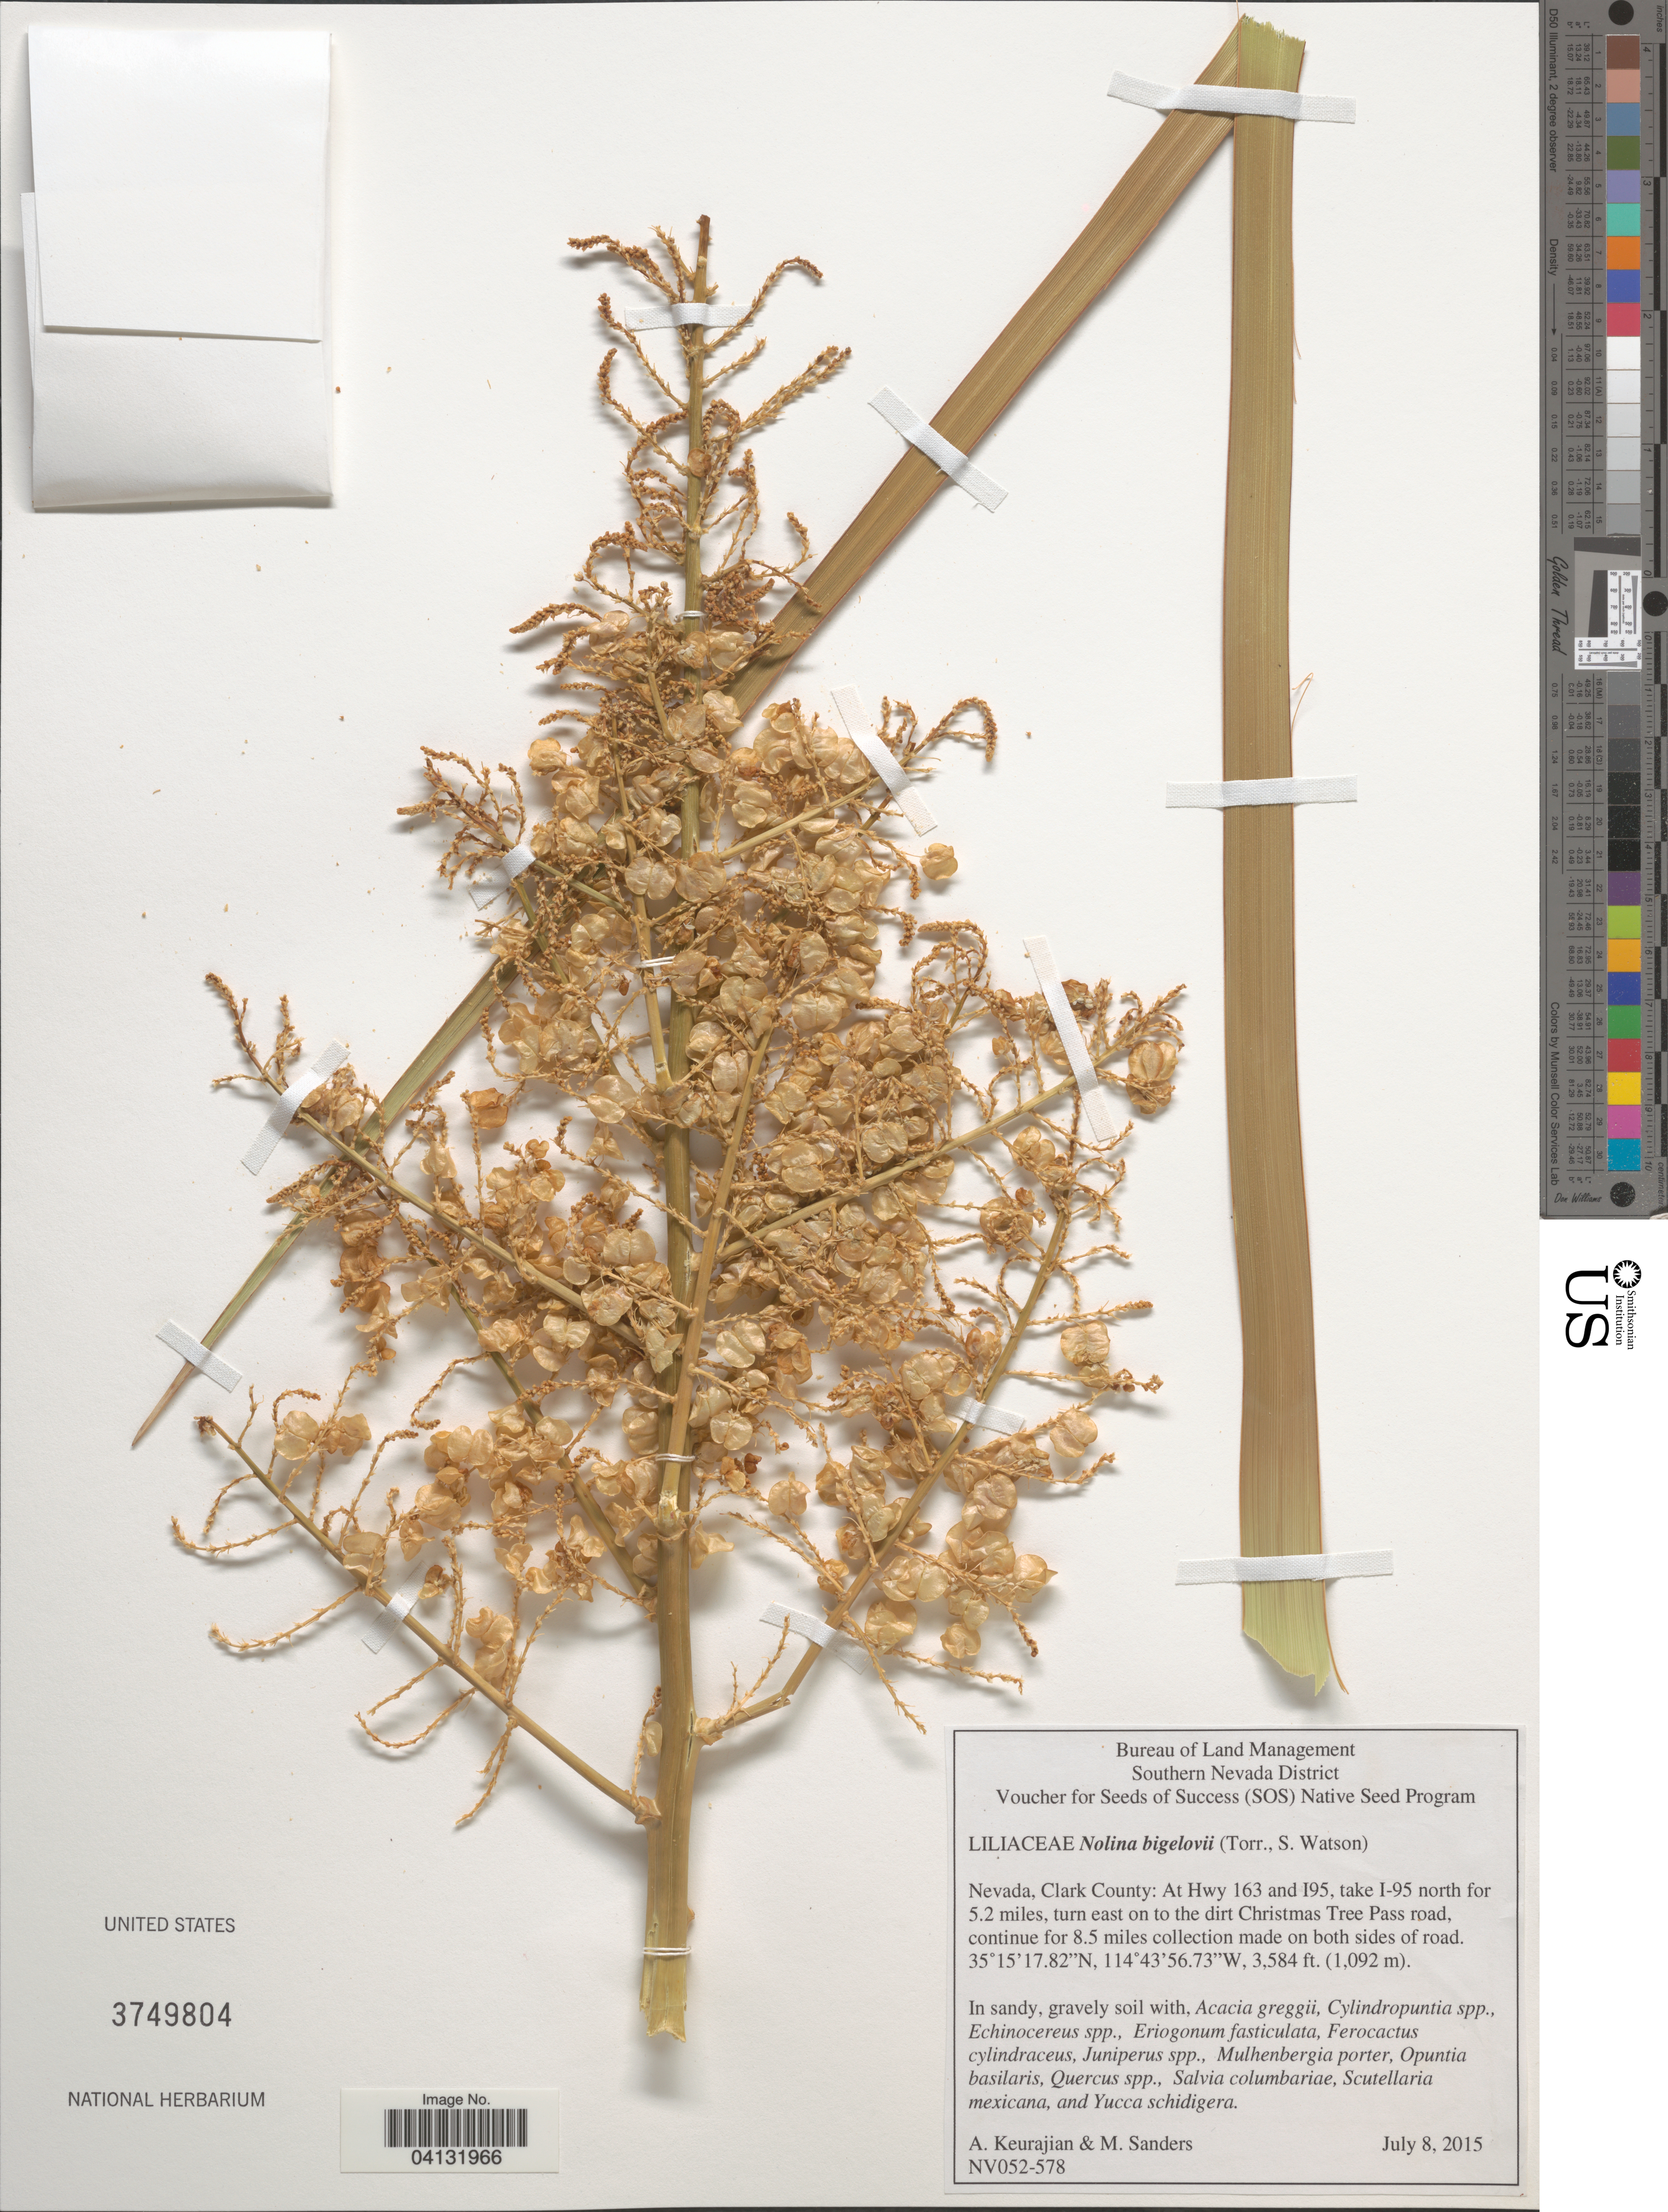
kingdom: Plantae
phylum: Tracheophyta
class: Liliopsida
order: Asparagales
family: Asparagaceae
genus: Nolina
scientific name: Nolina bigelovii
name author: (Torr.) S. Watson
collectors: A. Keurajian & M. Sanders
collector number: NV052-578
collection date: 2015-07-08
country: United States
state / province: Nevada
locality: Clark County: At Hwy 163 and I95, take I-95 north for 5.2 miles, turn east on the to dirt Christmas Tree Pass road, continue for 8.5 miles collection made on both sides of road.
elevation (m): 1092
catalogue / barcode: US 3749804